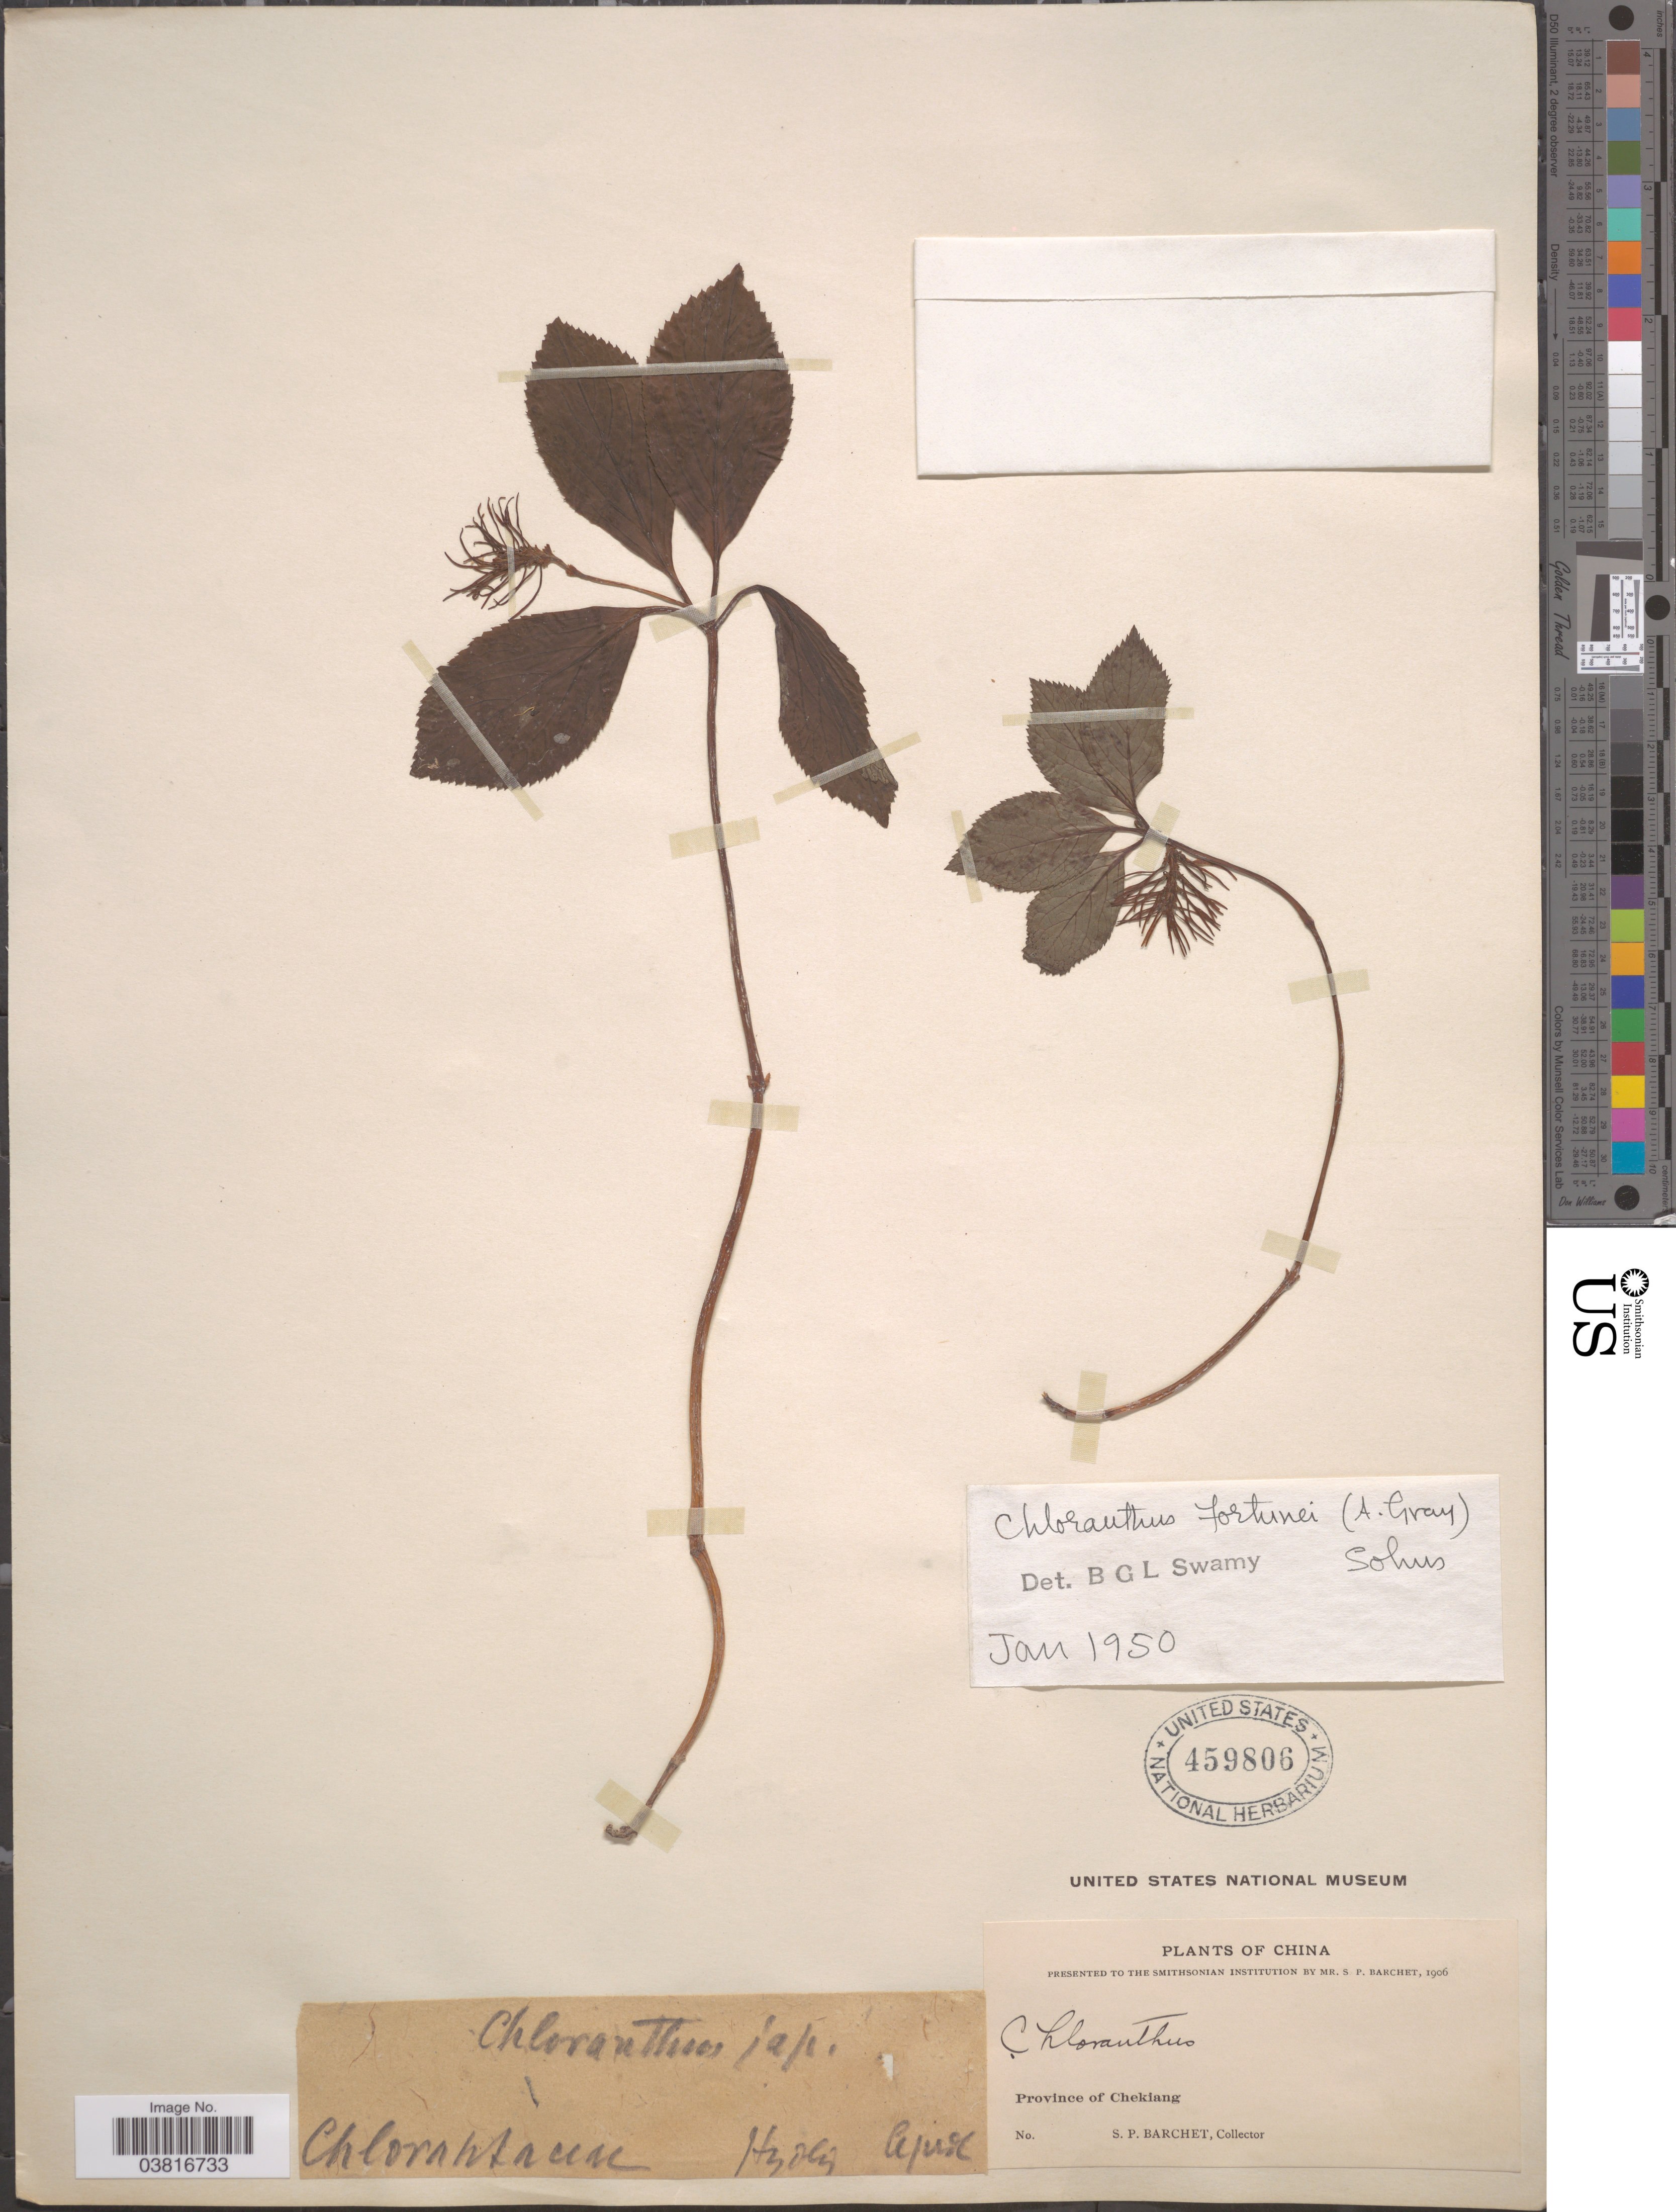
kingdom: Plantae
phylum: Tracheophyta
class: Magnoliopsida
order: Chloranthales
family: Chloranthaceae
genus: Chloranthus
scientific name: Chloranthus fortunei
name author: (A. Gray) Solms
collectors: S. P. Barchet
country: China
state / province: Zhejiang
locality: Province of Chekiang.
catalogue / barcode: US 459806